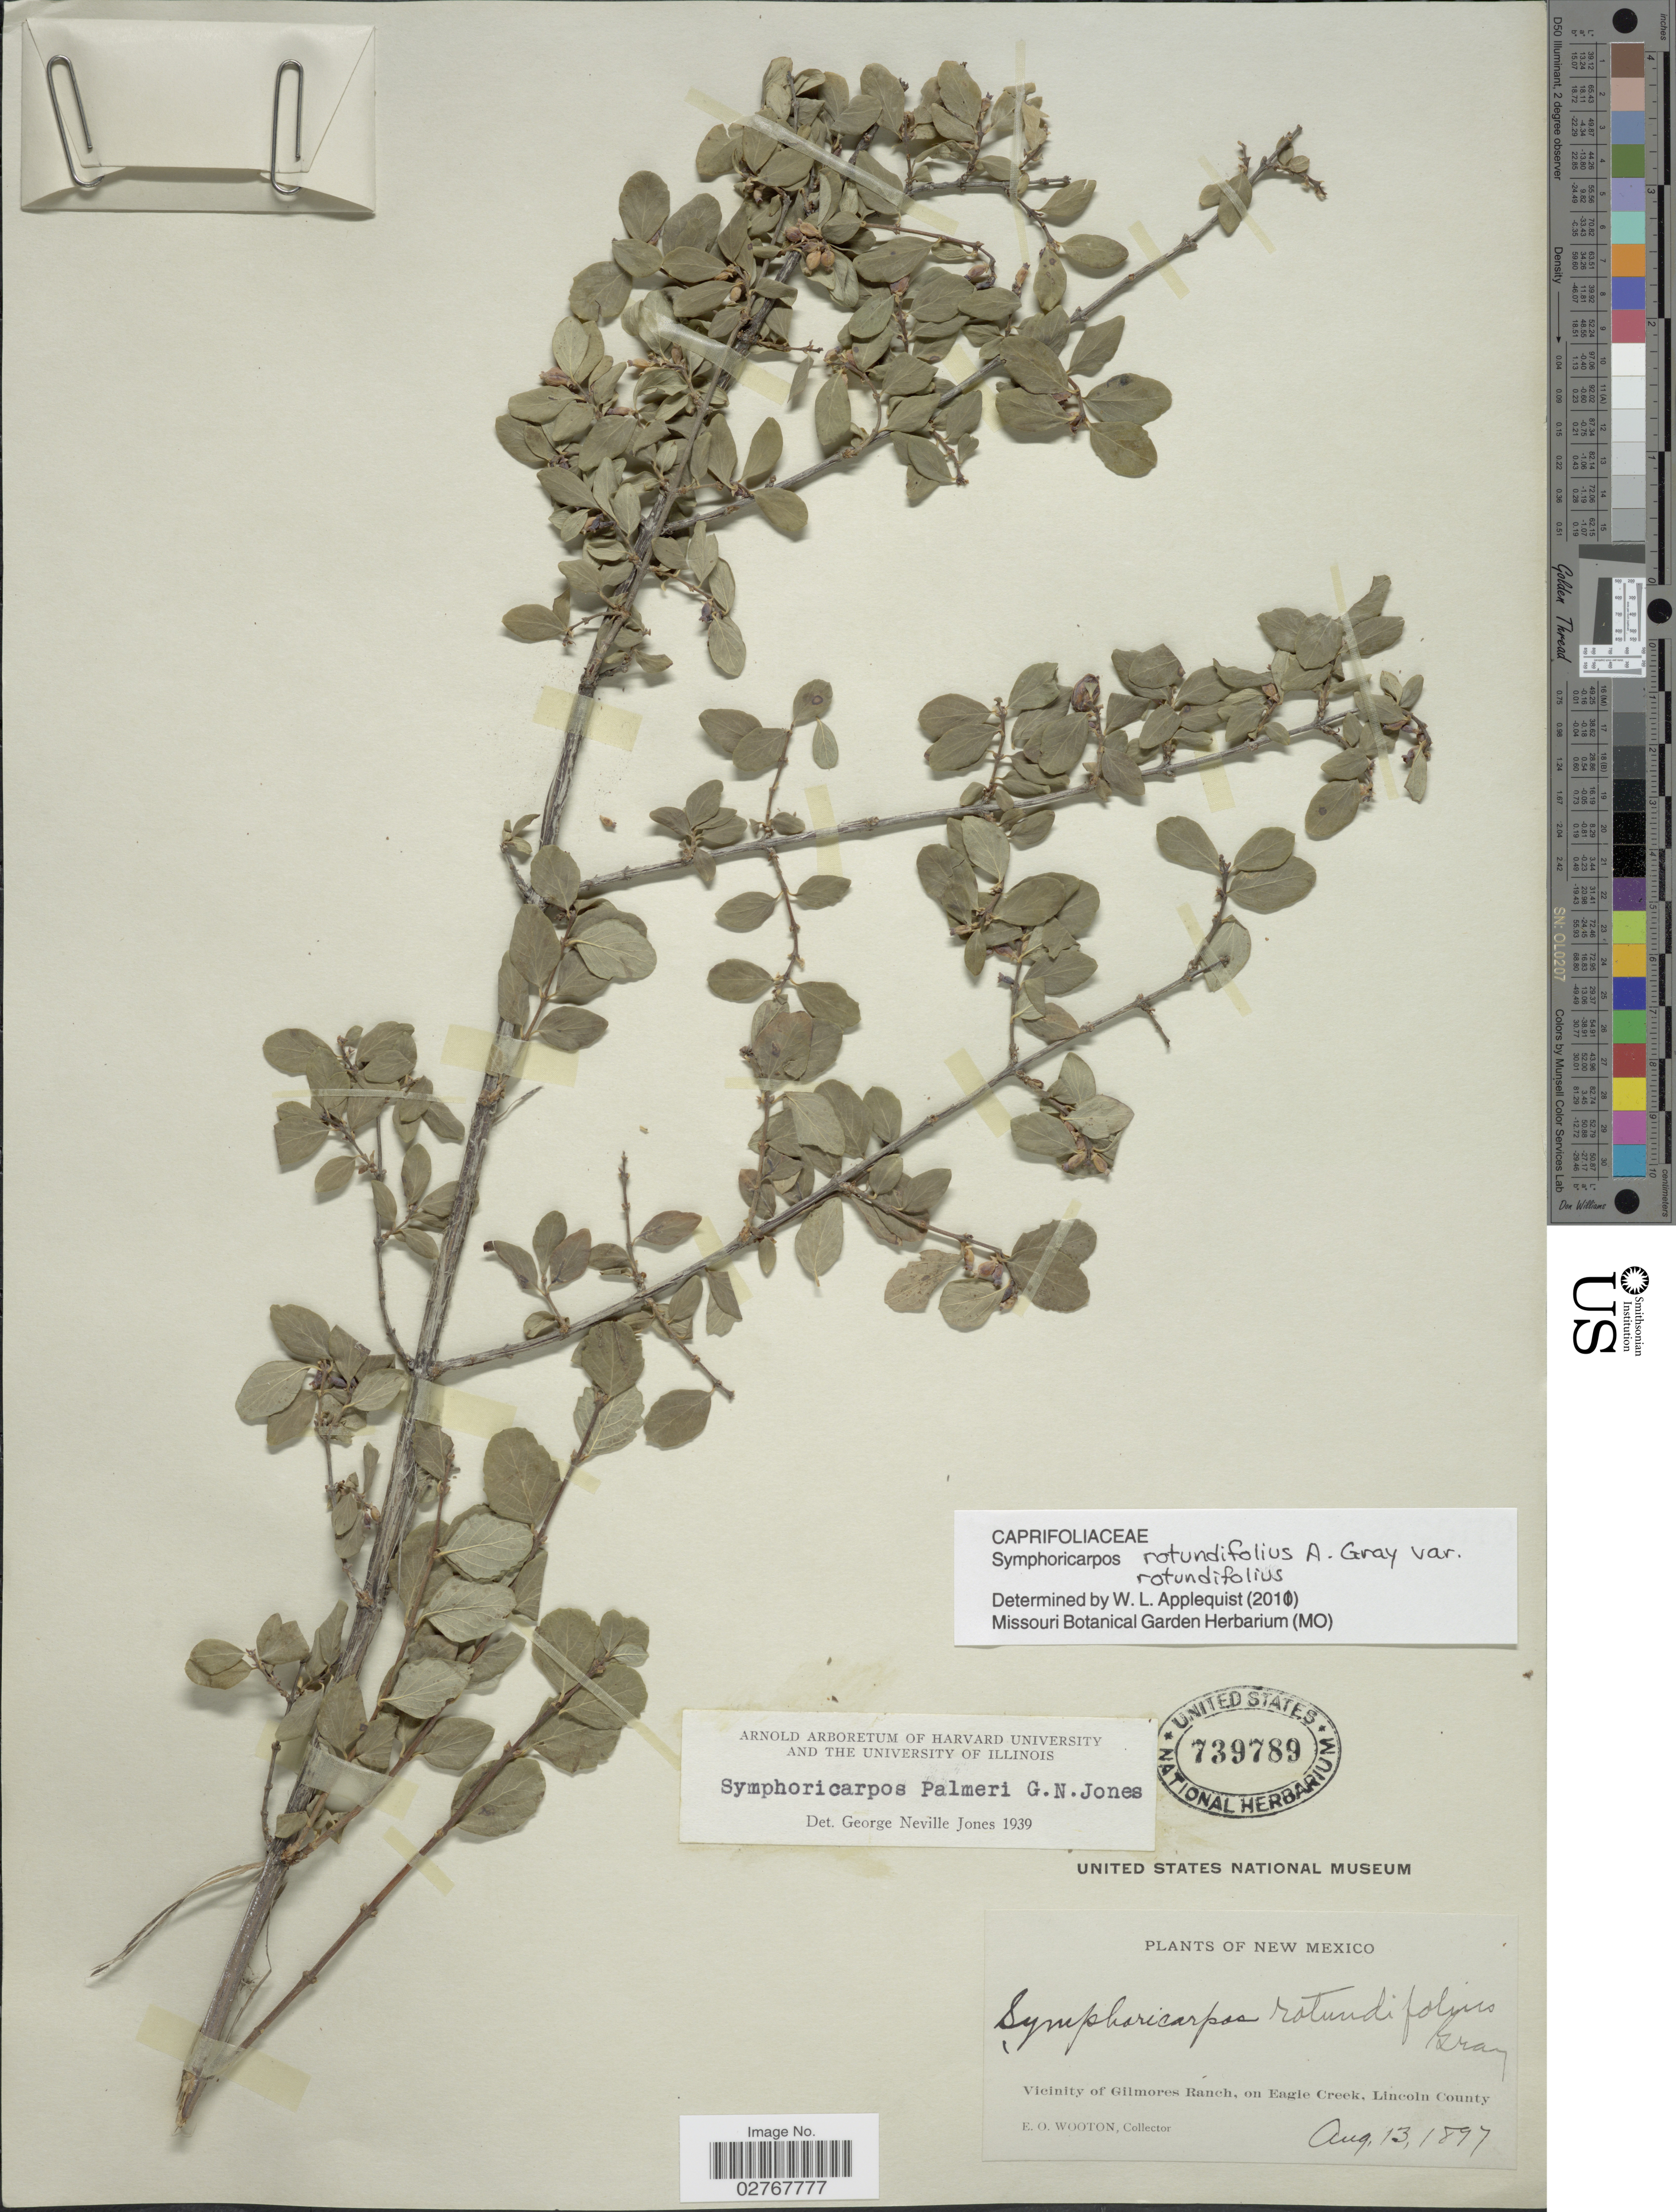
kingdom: Plantae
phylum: Tracheophyta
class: Magnoliopsida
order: Dipsacales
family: Caprifoliaceae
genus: Symphoricarpos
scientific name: Symphoricarpos rotundifolius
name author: A. Gray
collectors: E. O. Wooton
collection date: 1897-08-13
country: United States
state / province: New Mexico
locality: Vicinity of Gilmores Ranch, on Eagle Creek, Lincoln County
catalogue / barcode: US 739789